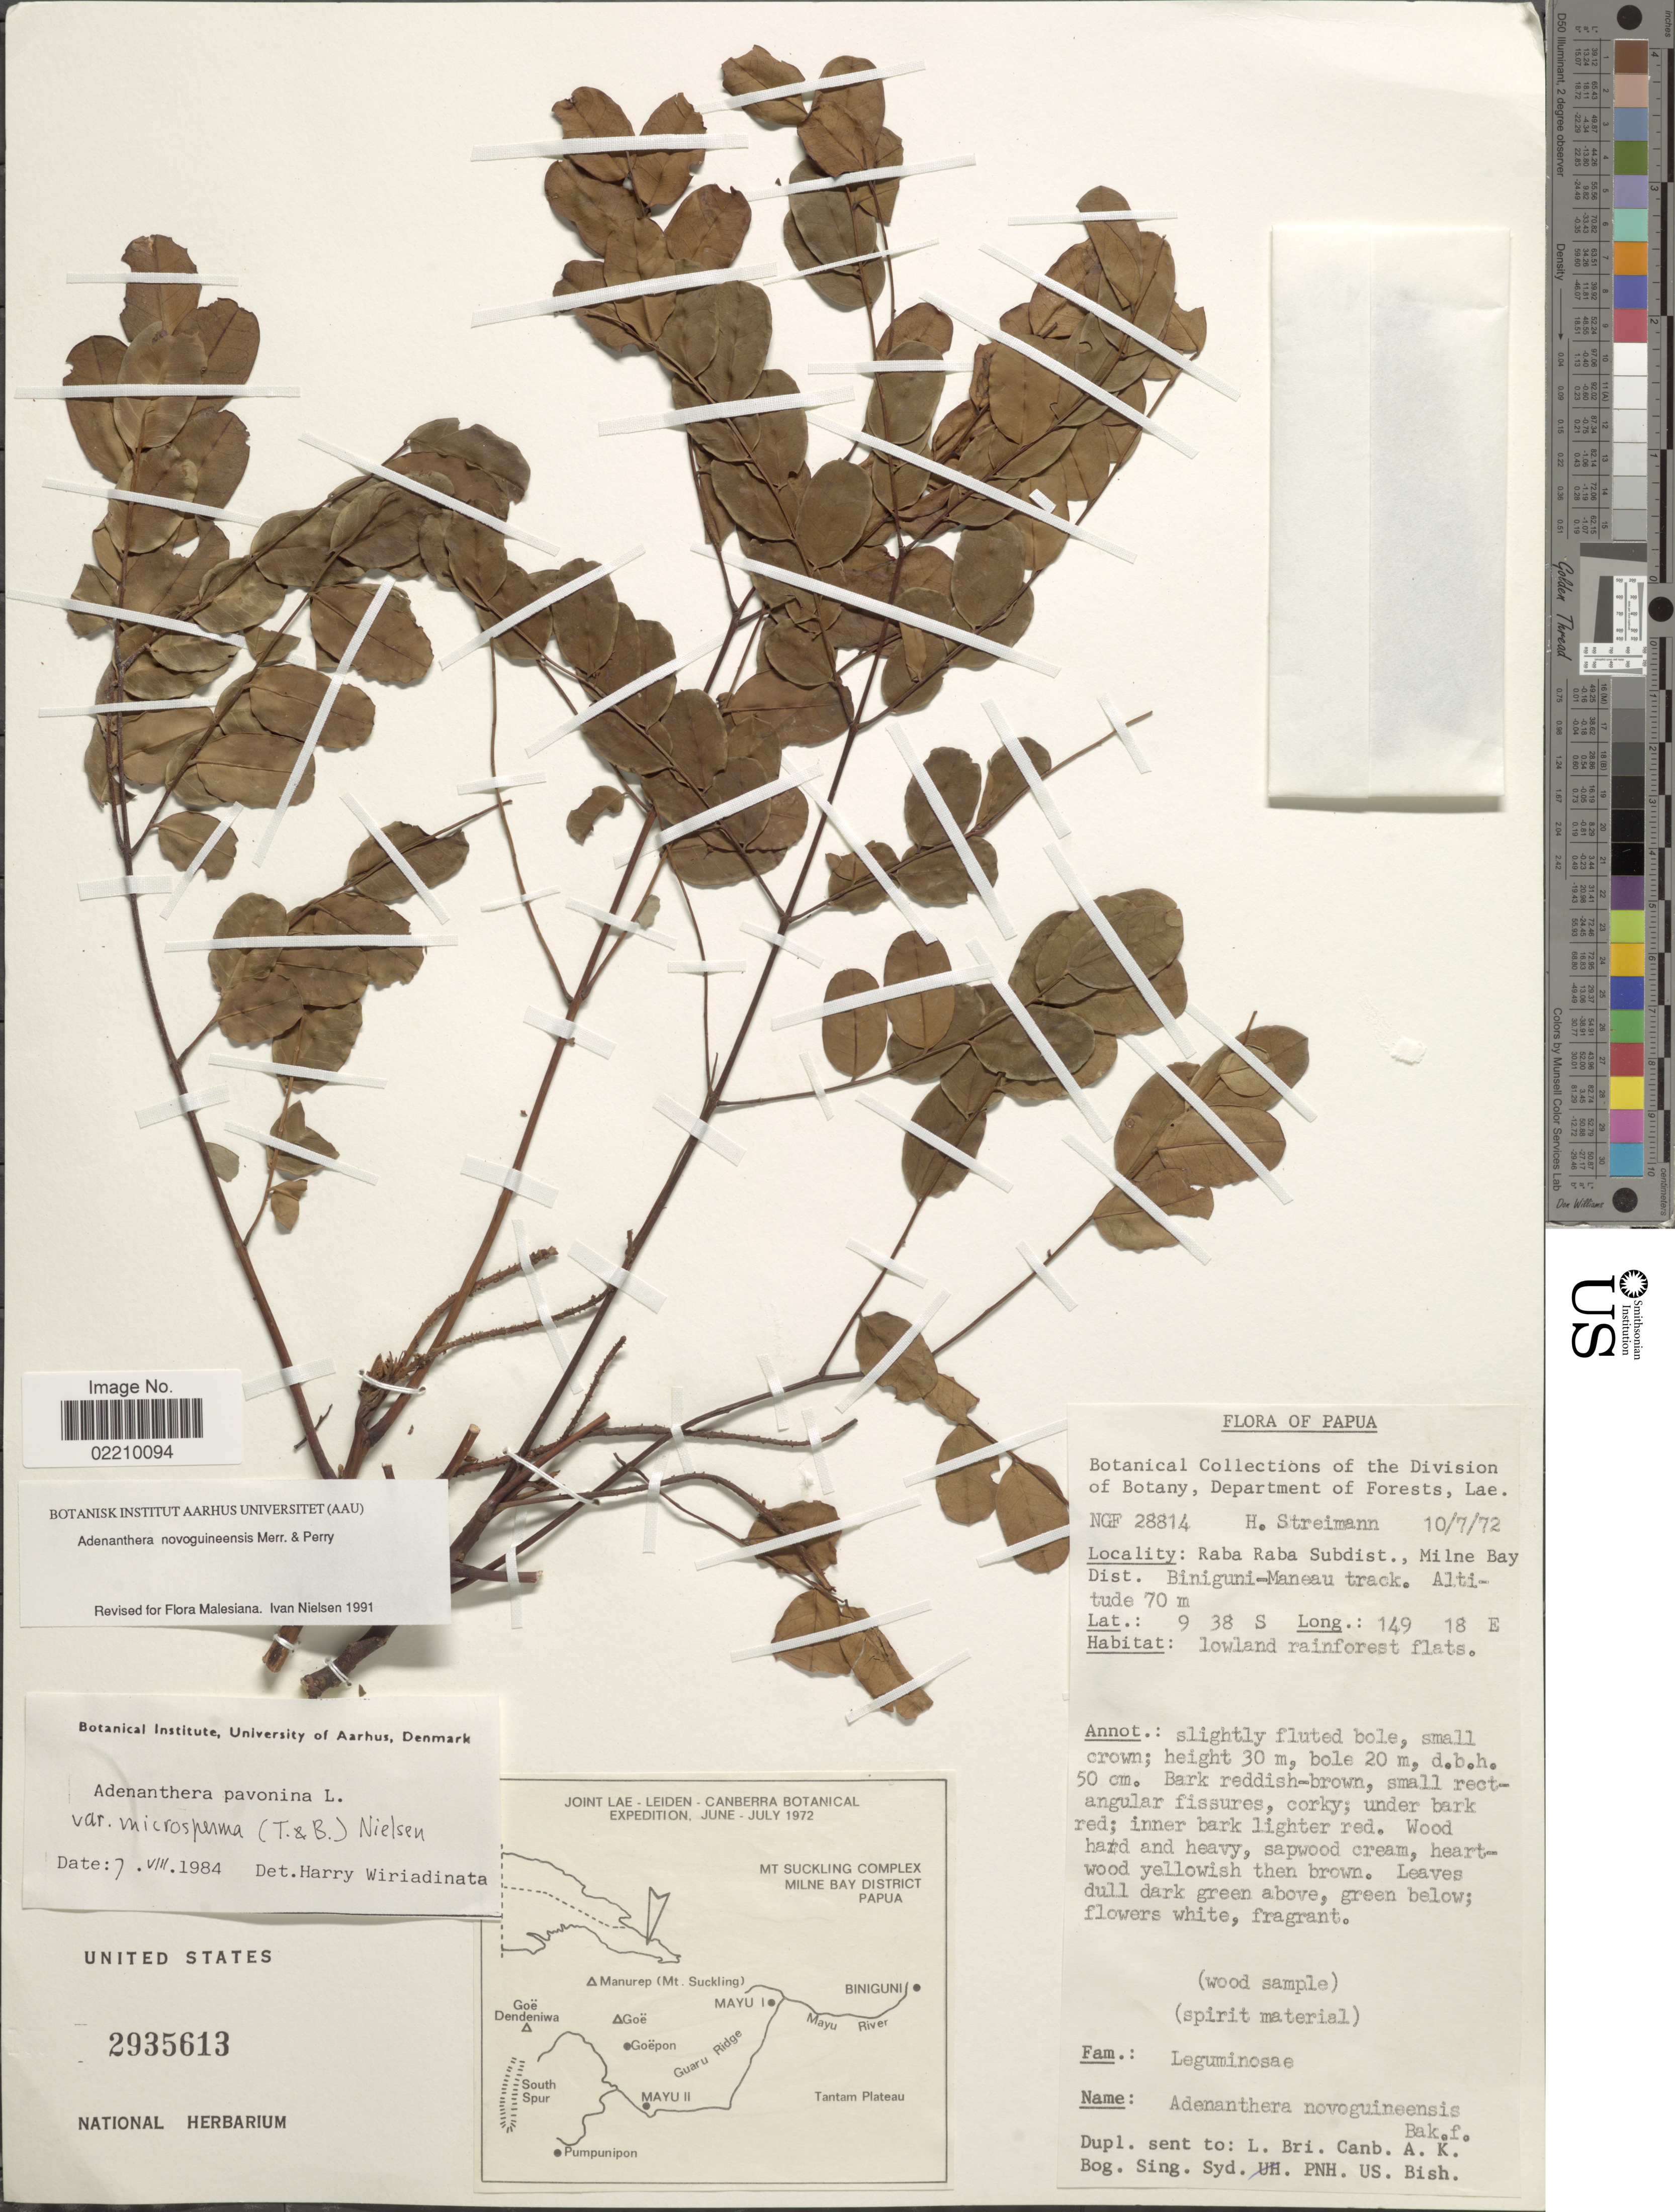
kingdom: Plantae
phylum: Tracheophyta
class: Magnoliopsida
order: Fabales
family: Fabaceae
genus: Adenanthera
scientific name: Adenanthera novo-guineensis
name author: Baker f.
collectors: H. Streimann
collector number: NGF 28814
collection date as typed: Transcribed d/m/y: 10/7/72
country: Papua New Guinea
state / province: Milne Bay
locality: Raba Raba Subdist., Milne Bay Dist. Biniguni-Maneau track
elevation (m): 70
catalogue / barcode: US 2935613